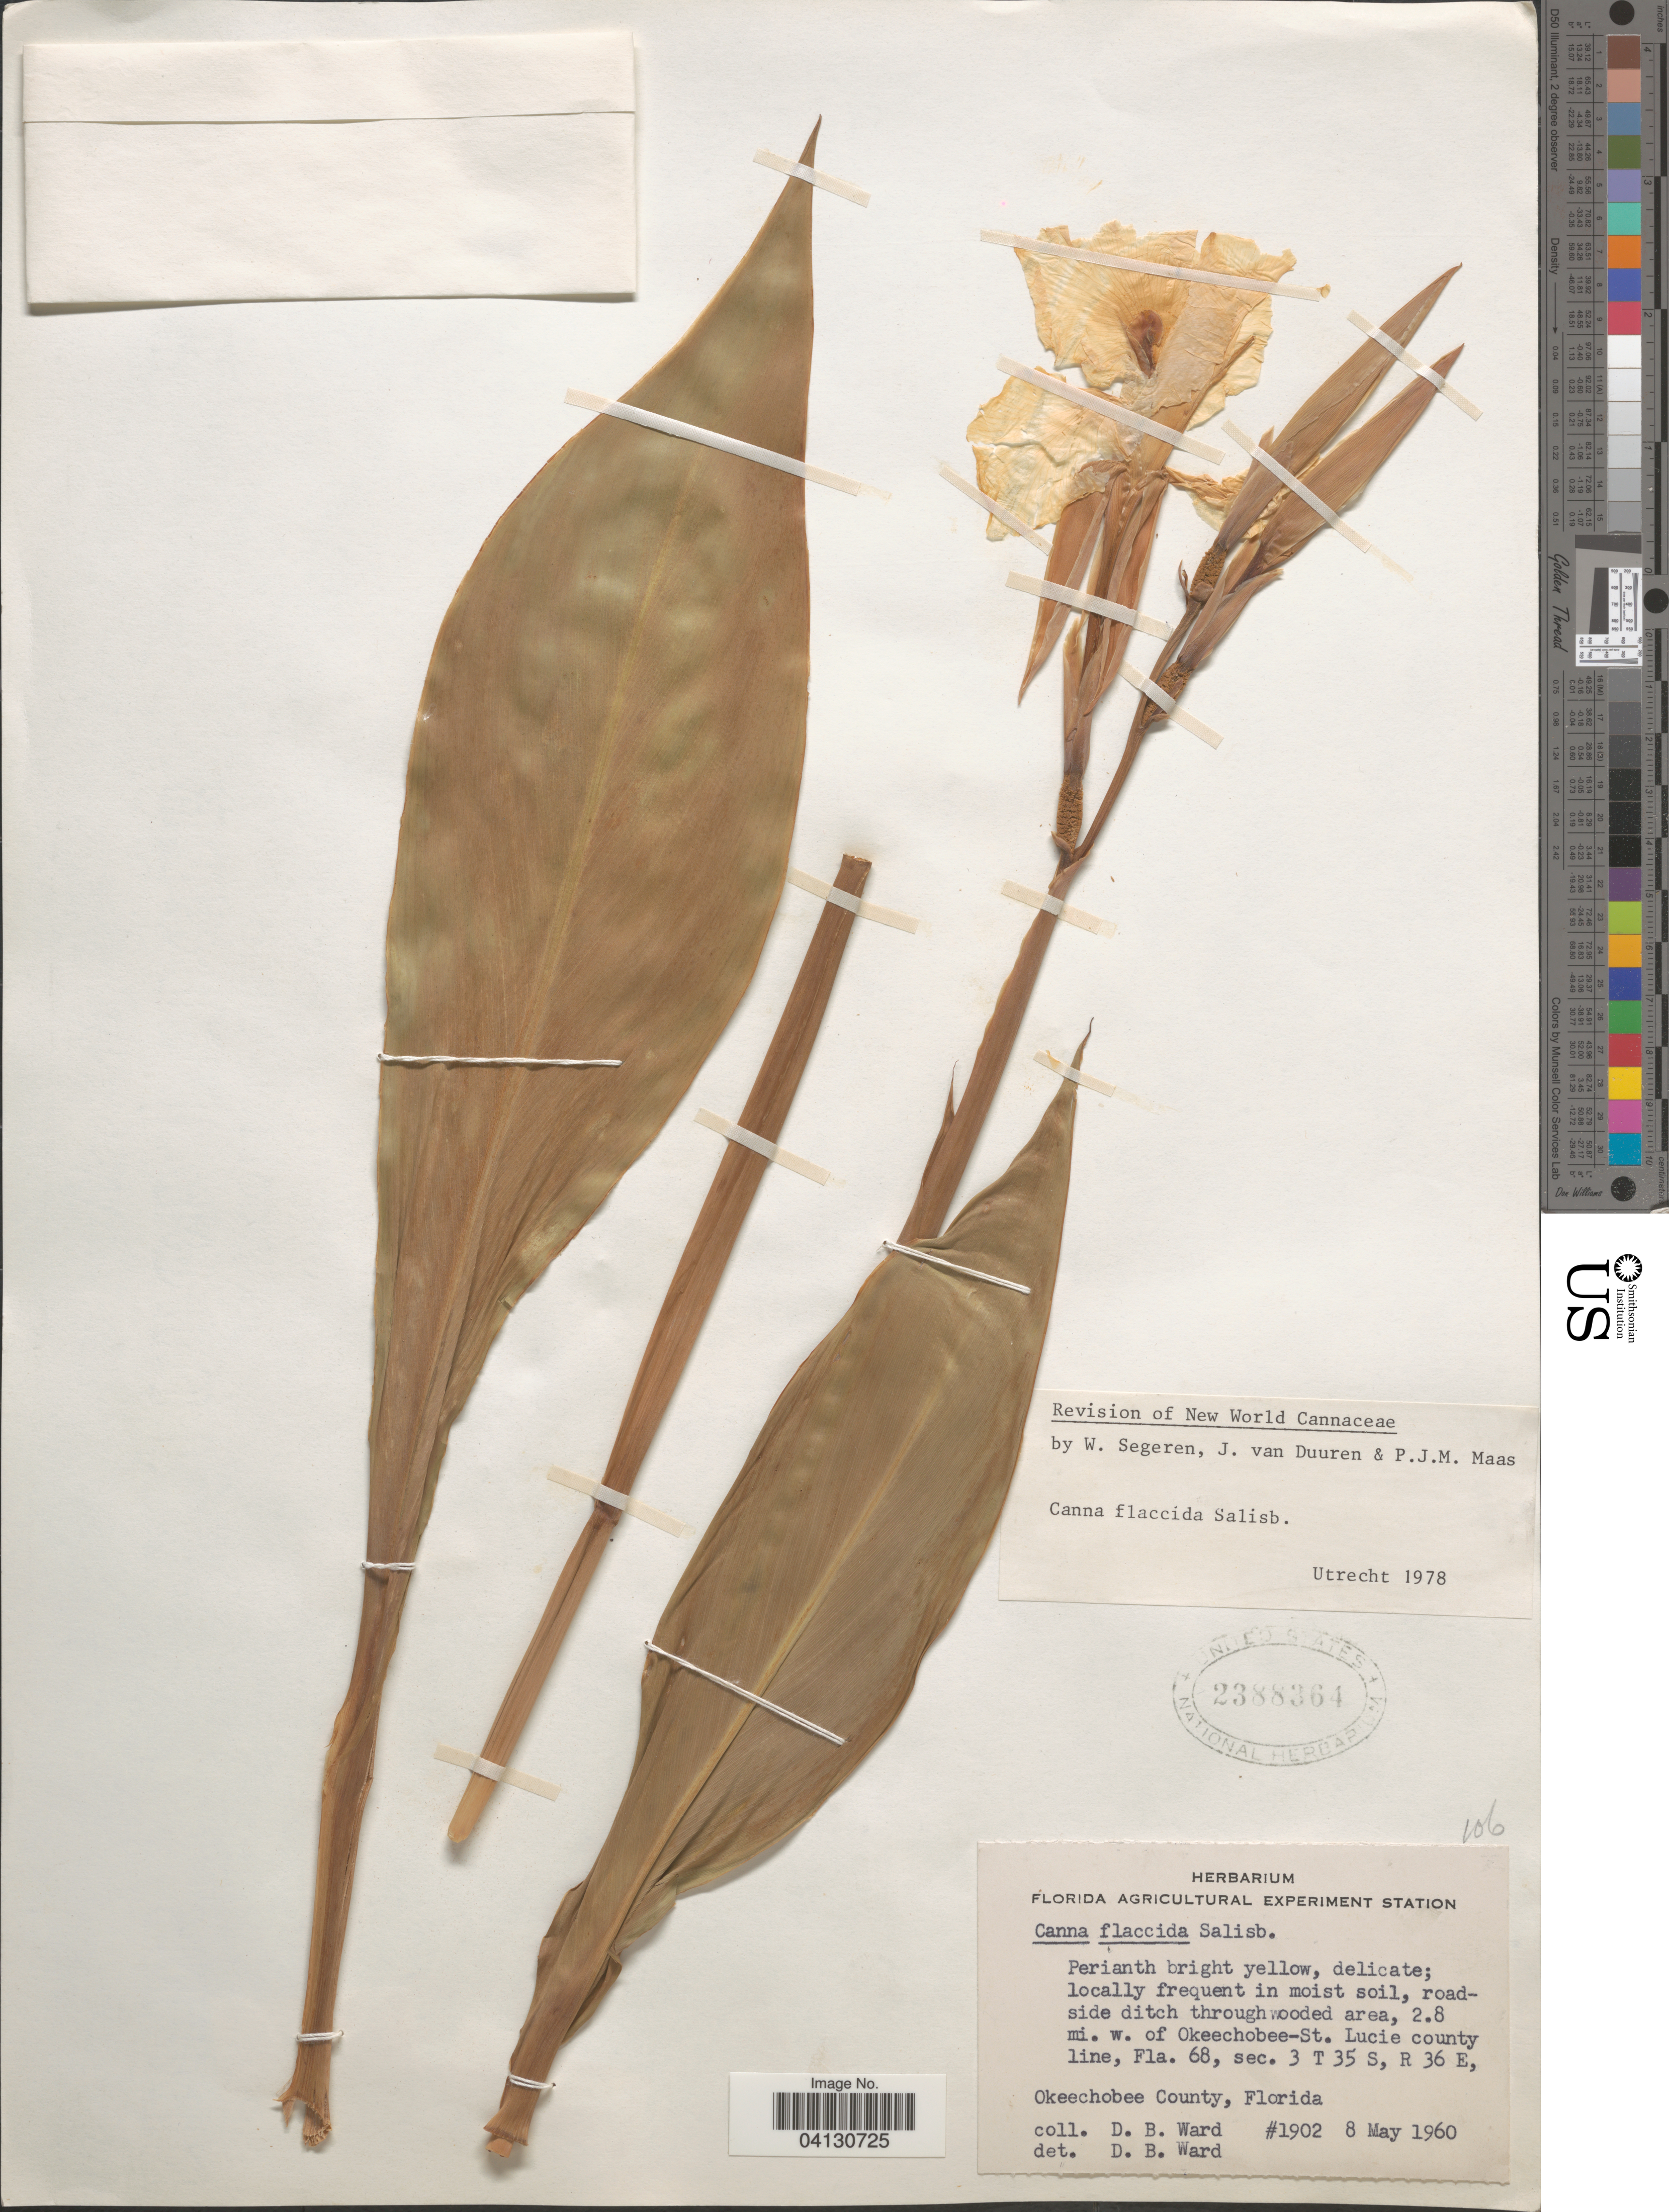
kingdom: Plantae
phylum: Tracheophyta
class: Liliopsida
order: Zingiberales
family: Cannaceae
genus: Canna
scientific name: Canna flaccida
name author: Salisb.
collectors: D. B. Ward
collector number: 1902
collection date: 1960-05-08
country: United States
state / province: Florida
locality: Roadside ditch through wooded area, 2.8 mi. w. of Okeechobee-St. Lucie county line, Fla. 68, sec. 3 T 35 S, R 36 E. Okeechobee County.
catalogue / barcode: US 2388364